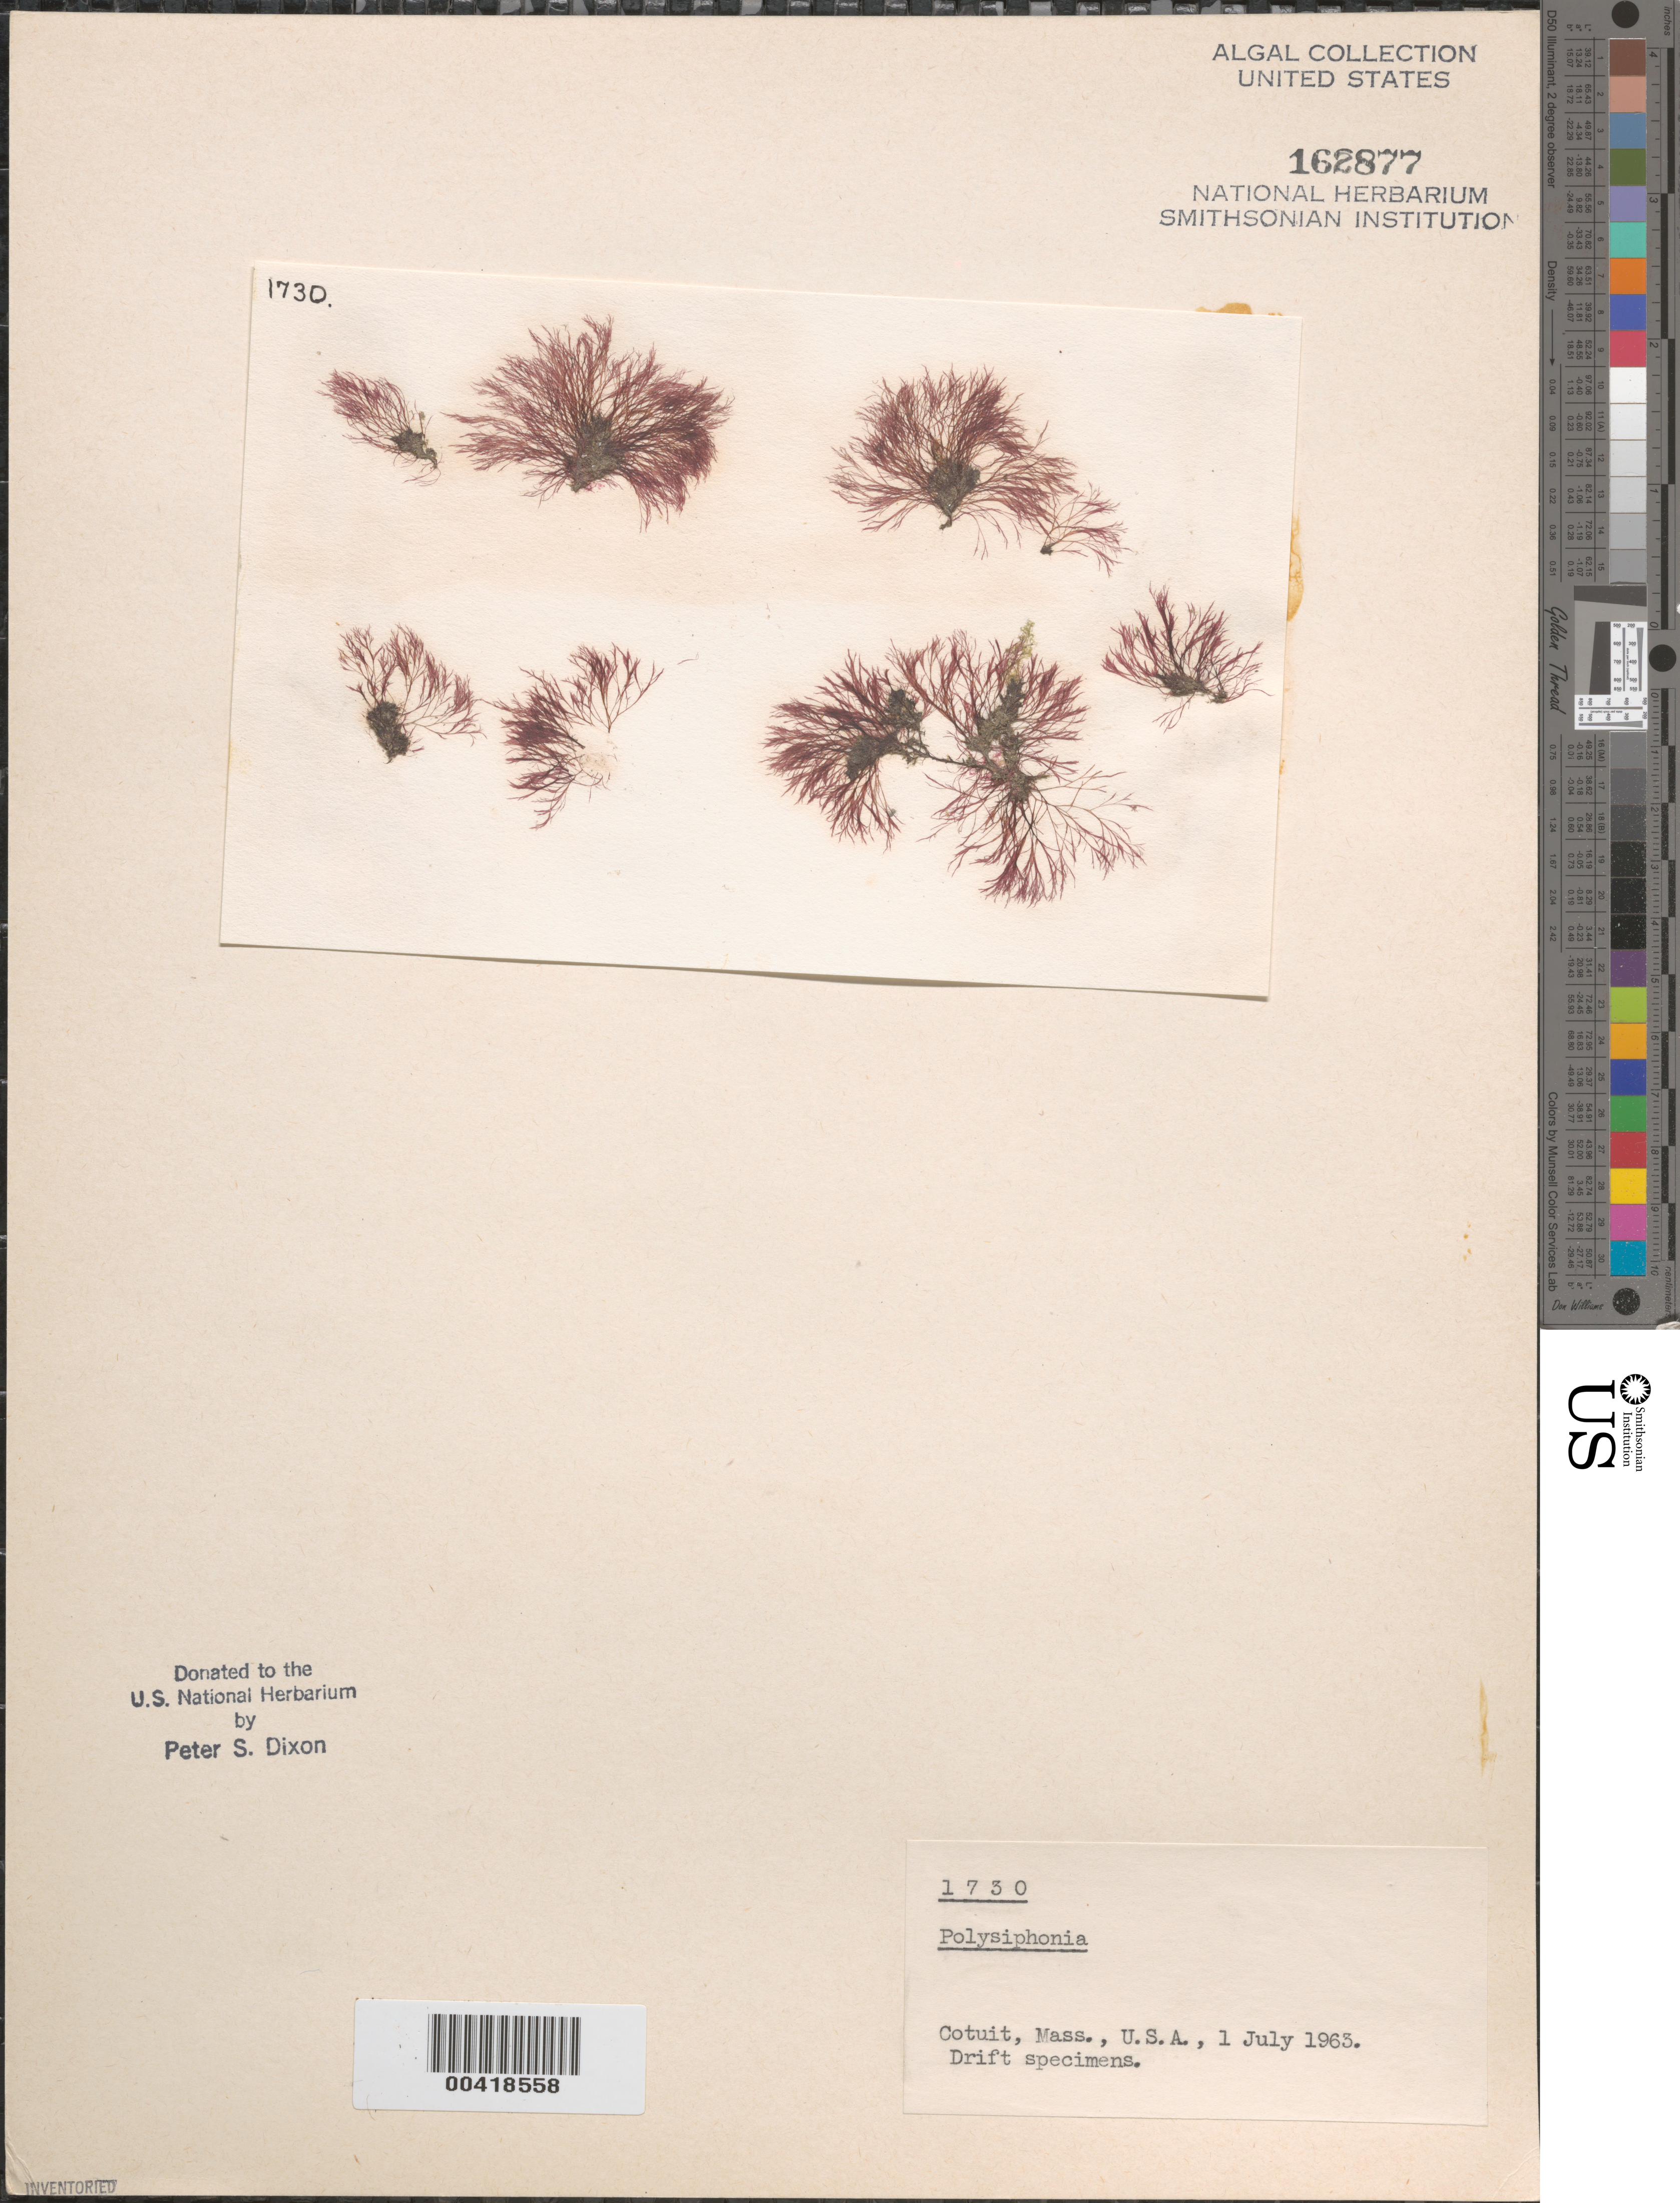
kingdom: Plantae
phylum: Rhodophyta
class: Florideophyceae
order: Ceramiales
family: Rhodomelaceae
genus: Polysiphonia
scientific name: Polysiphonia sp.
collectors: P. S. Dixon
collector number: PSD 1730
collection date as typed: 01 Jul 1963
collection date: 1963-07-01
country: United States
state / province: Massachusetts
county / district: Barnstable County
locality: Cotuit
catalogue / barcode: US 162877